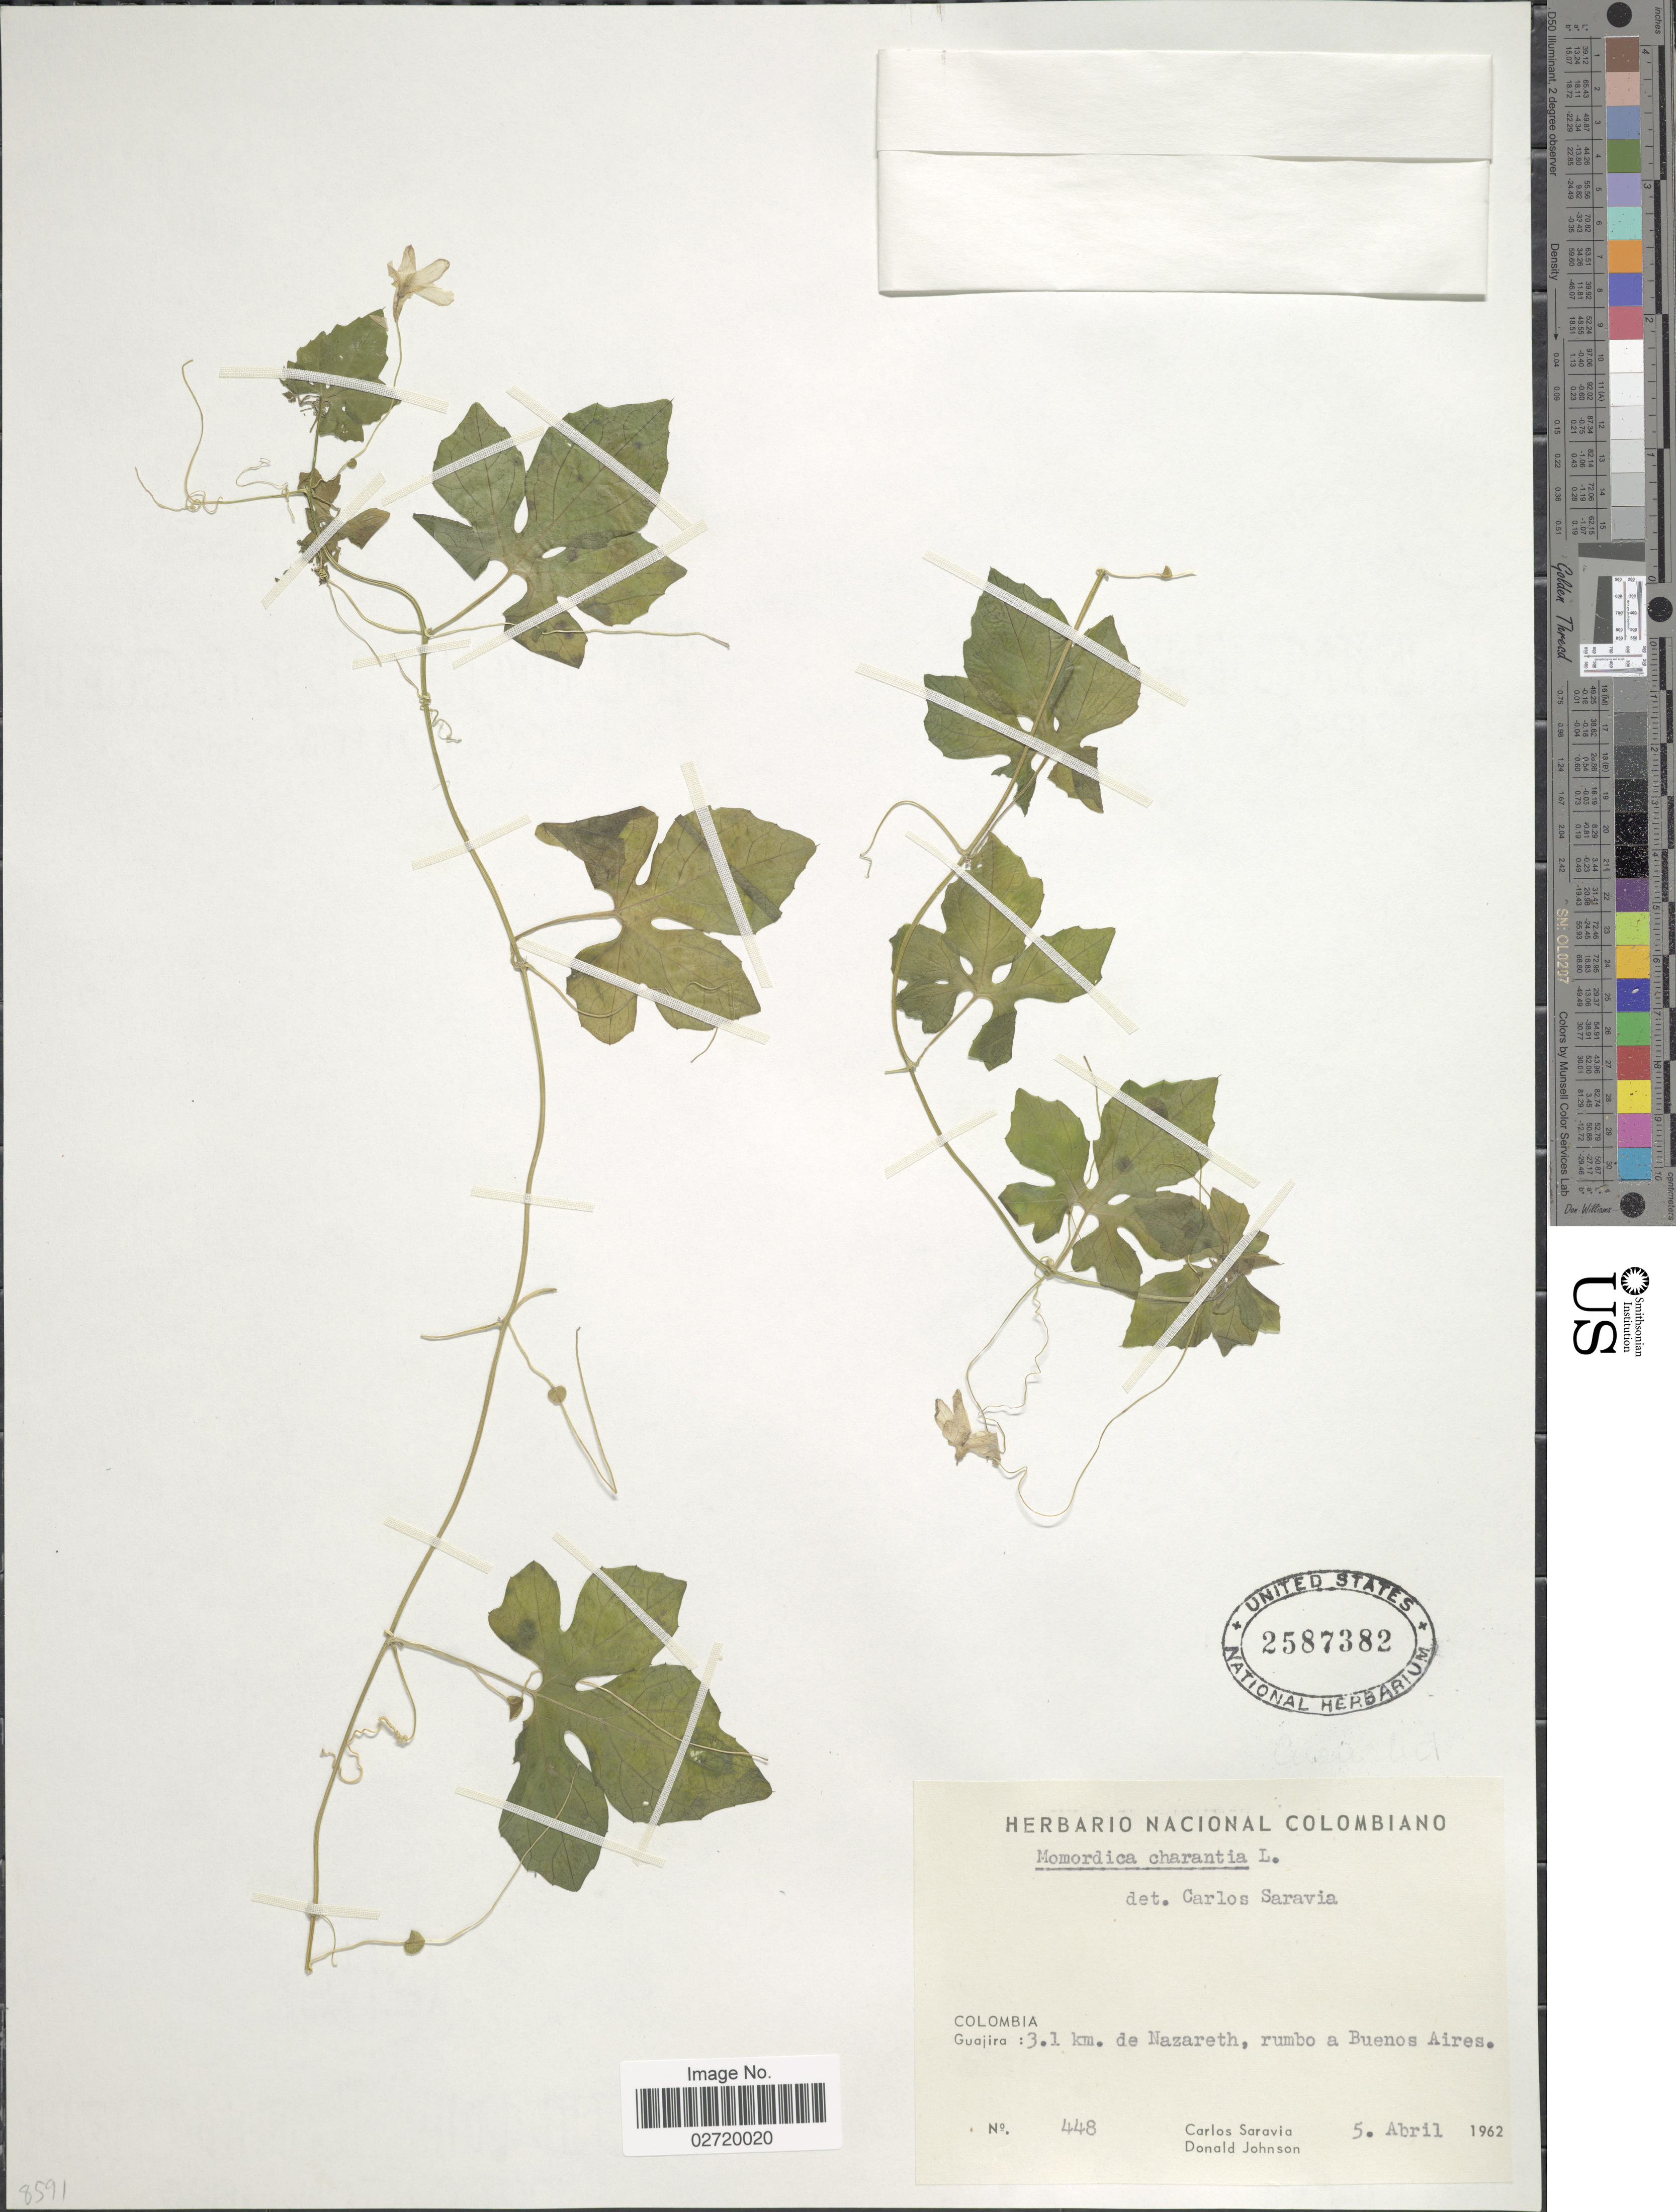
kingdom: Plantae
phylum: Tracheophyta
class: Magnoliopsida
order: Cucurbitales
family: Cucurbitaceae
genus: Momordica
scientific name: Momordica charantia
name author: L.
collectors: C. Saravia & D. Johnson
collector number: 448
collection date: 1962-04-05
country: Colombia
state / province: La Guajira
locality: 3.1 km de Nazareth, rumbo a Buenos Aires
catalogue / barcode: US 2587382